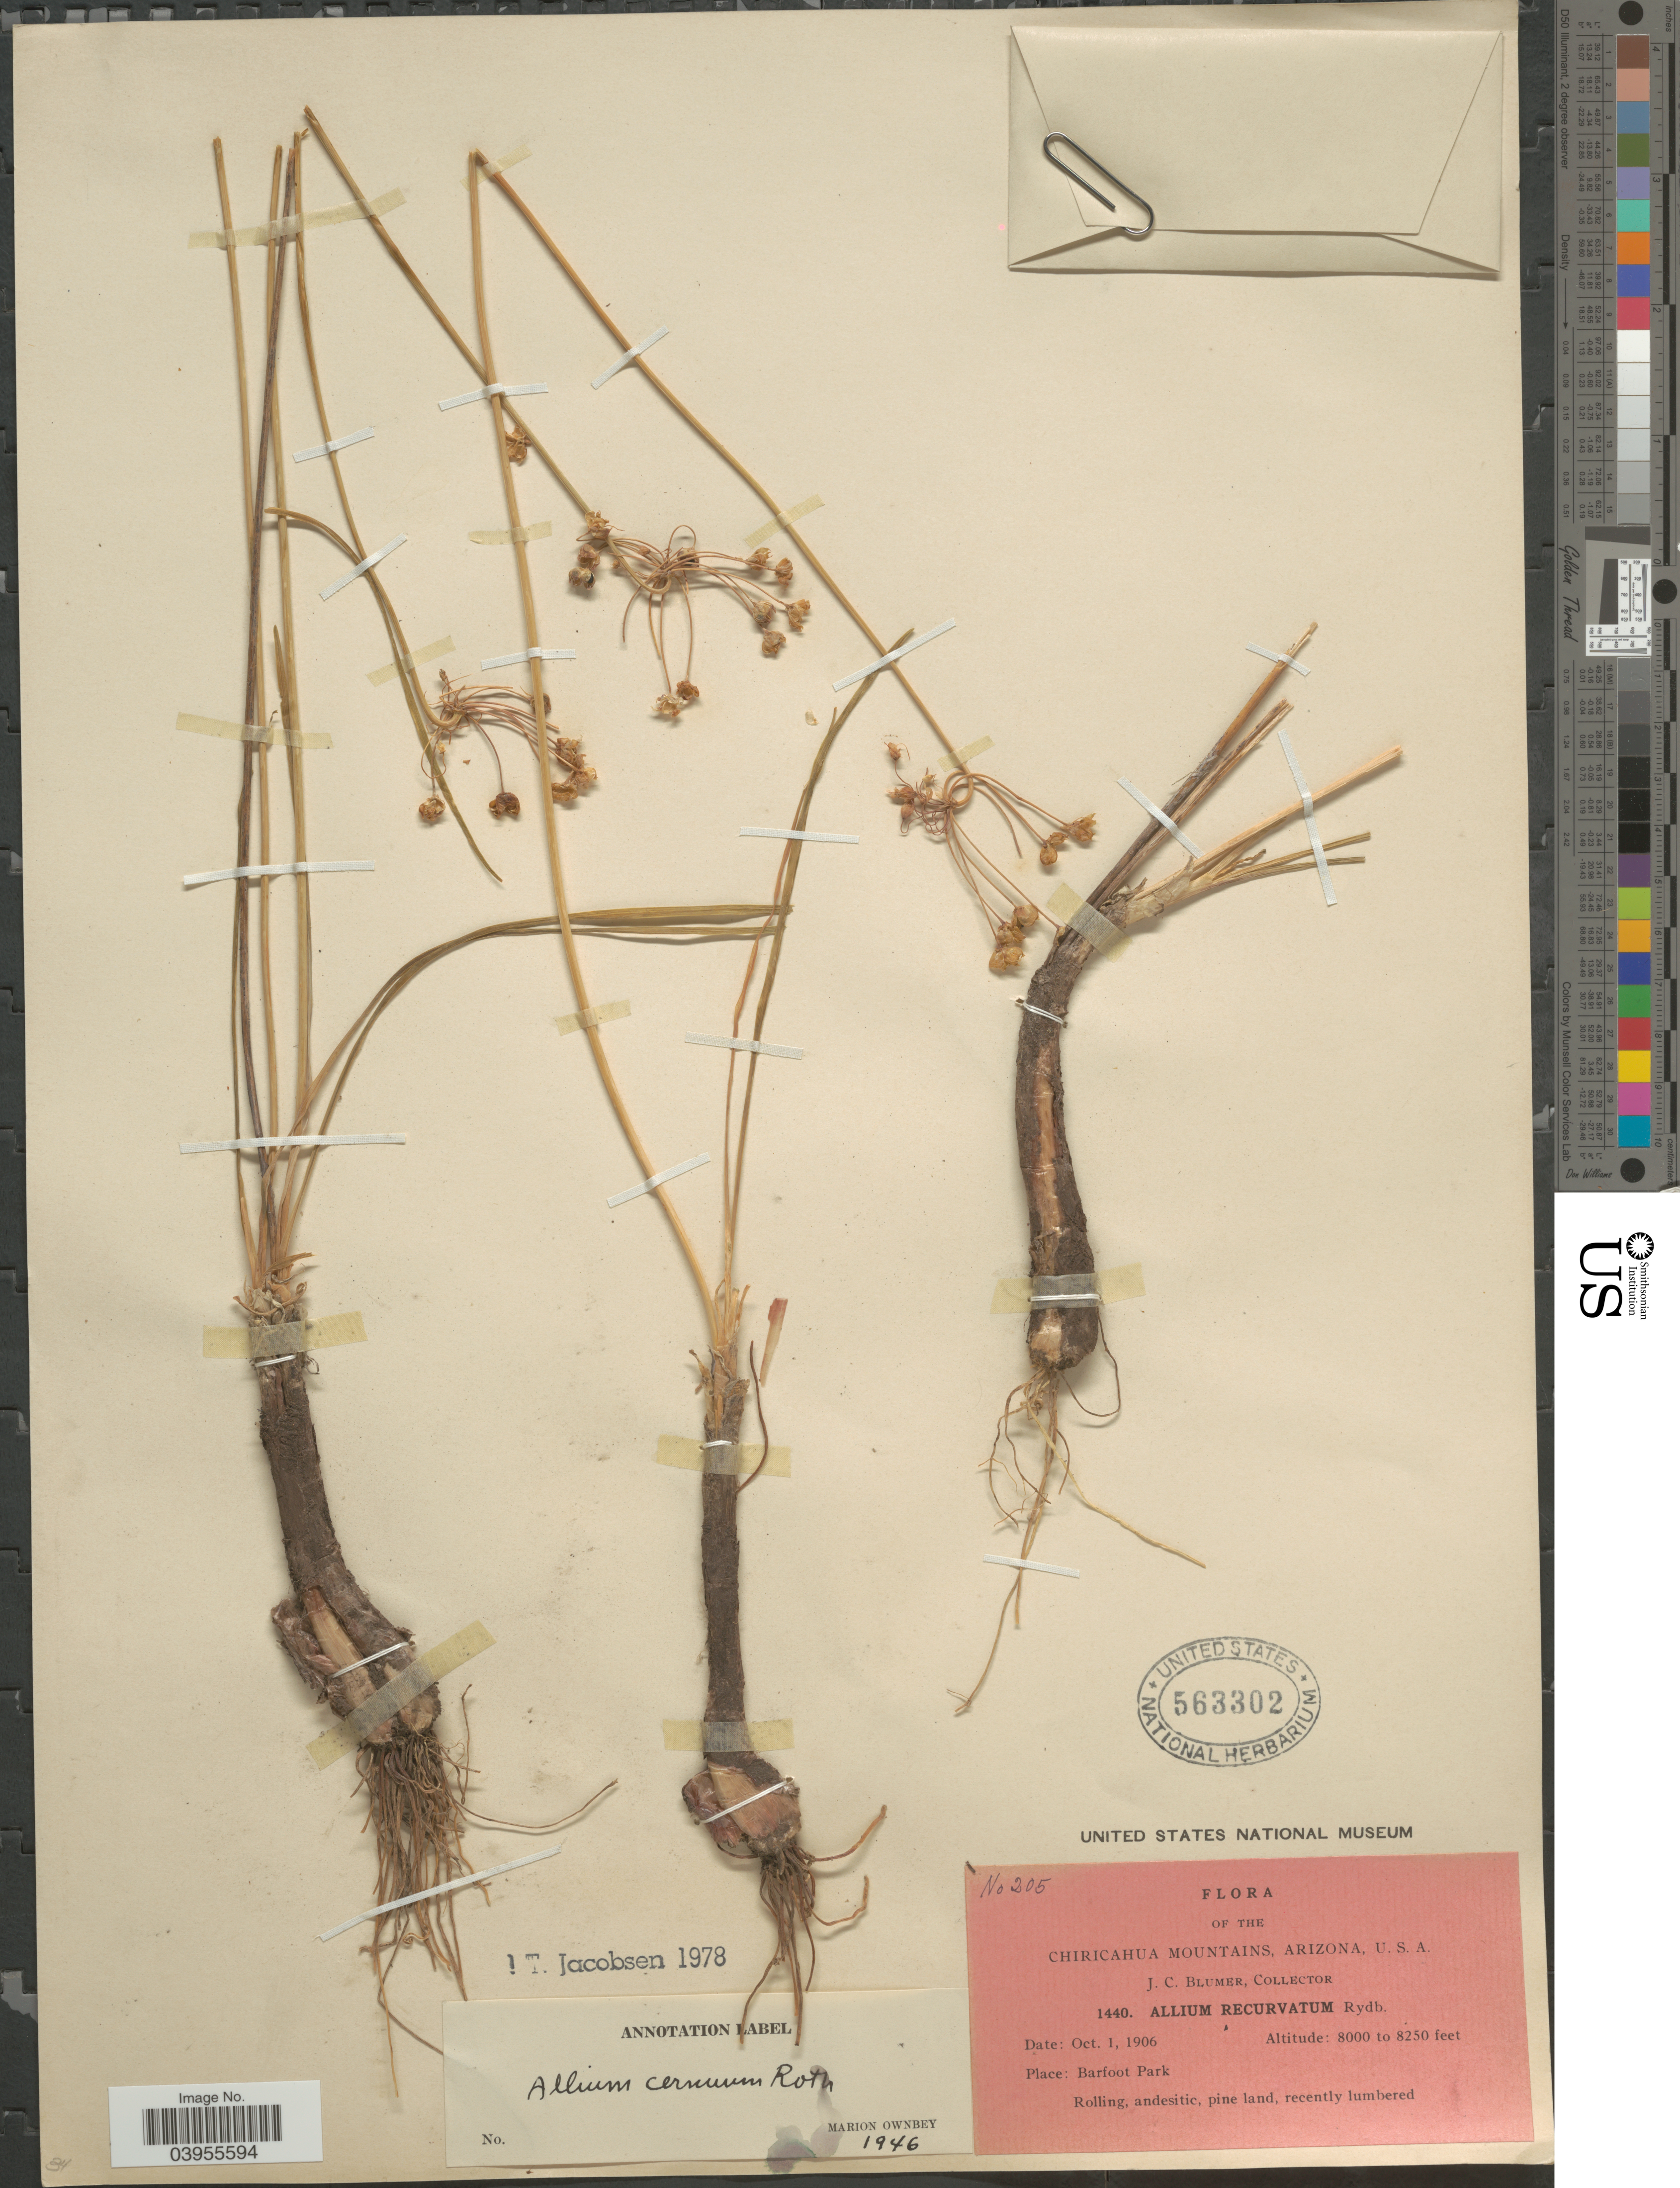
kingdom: Plantae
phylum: Tracheophyta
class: Liliopsida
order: Asparagales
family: Amaryllidaceae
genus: Allium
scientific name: Allium cernuum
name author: Roth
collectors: J. C. Blumer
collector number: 1440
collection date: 1906-10-01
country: United States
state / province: Arizona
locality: Chiricahua Mountains. Barfoot Park.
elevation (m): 2438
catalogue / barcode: US 563302